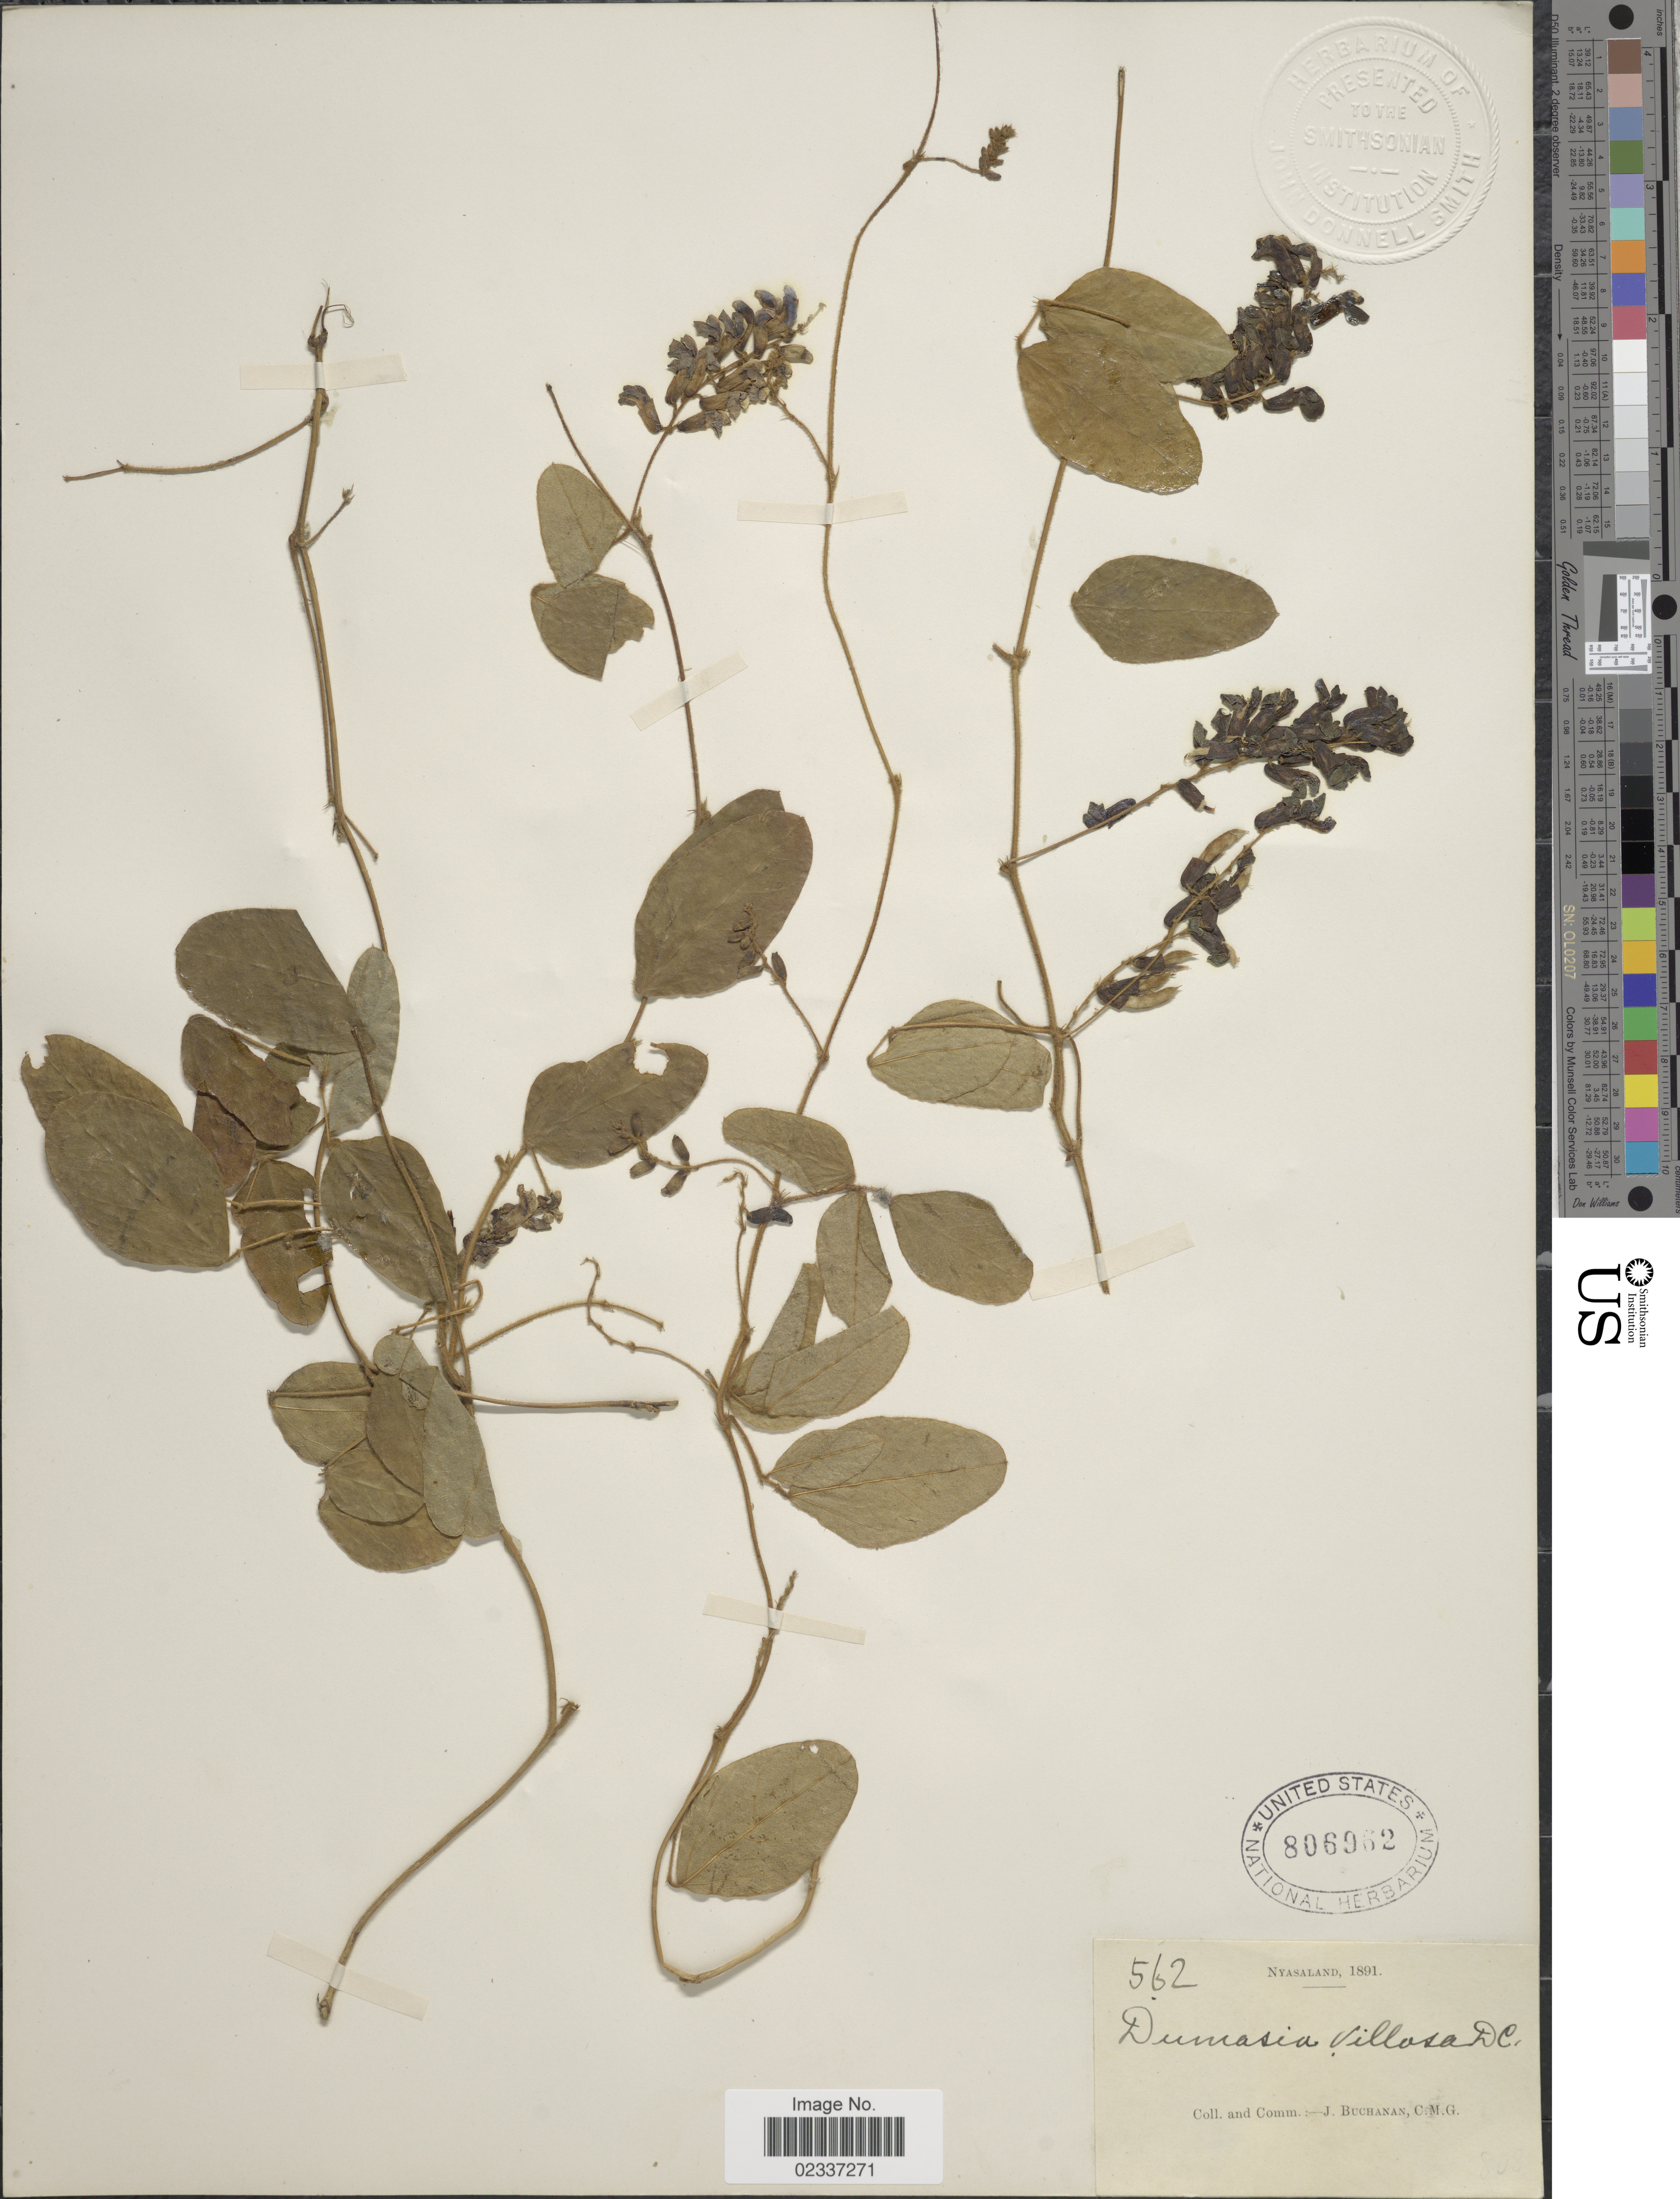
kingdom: Plantae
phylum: Tracheophyta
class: Magnoliopsida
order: Fabales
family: Fabaceae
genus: Dumasia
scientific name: Dumasia villosa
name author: DC.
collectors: J. Buchanan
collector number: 562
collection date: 1891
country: Malawi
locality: Nyasaland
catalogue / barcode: US 806962